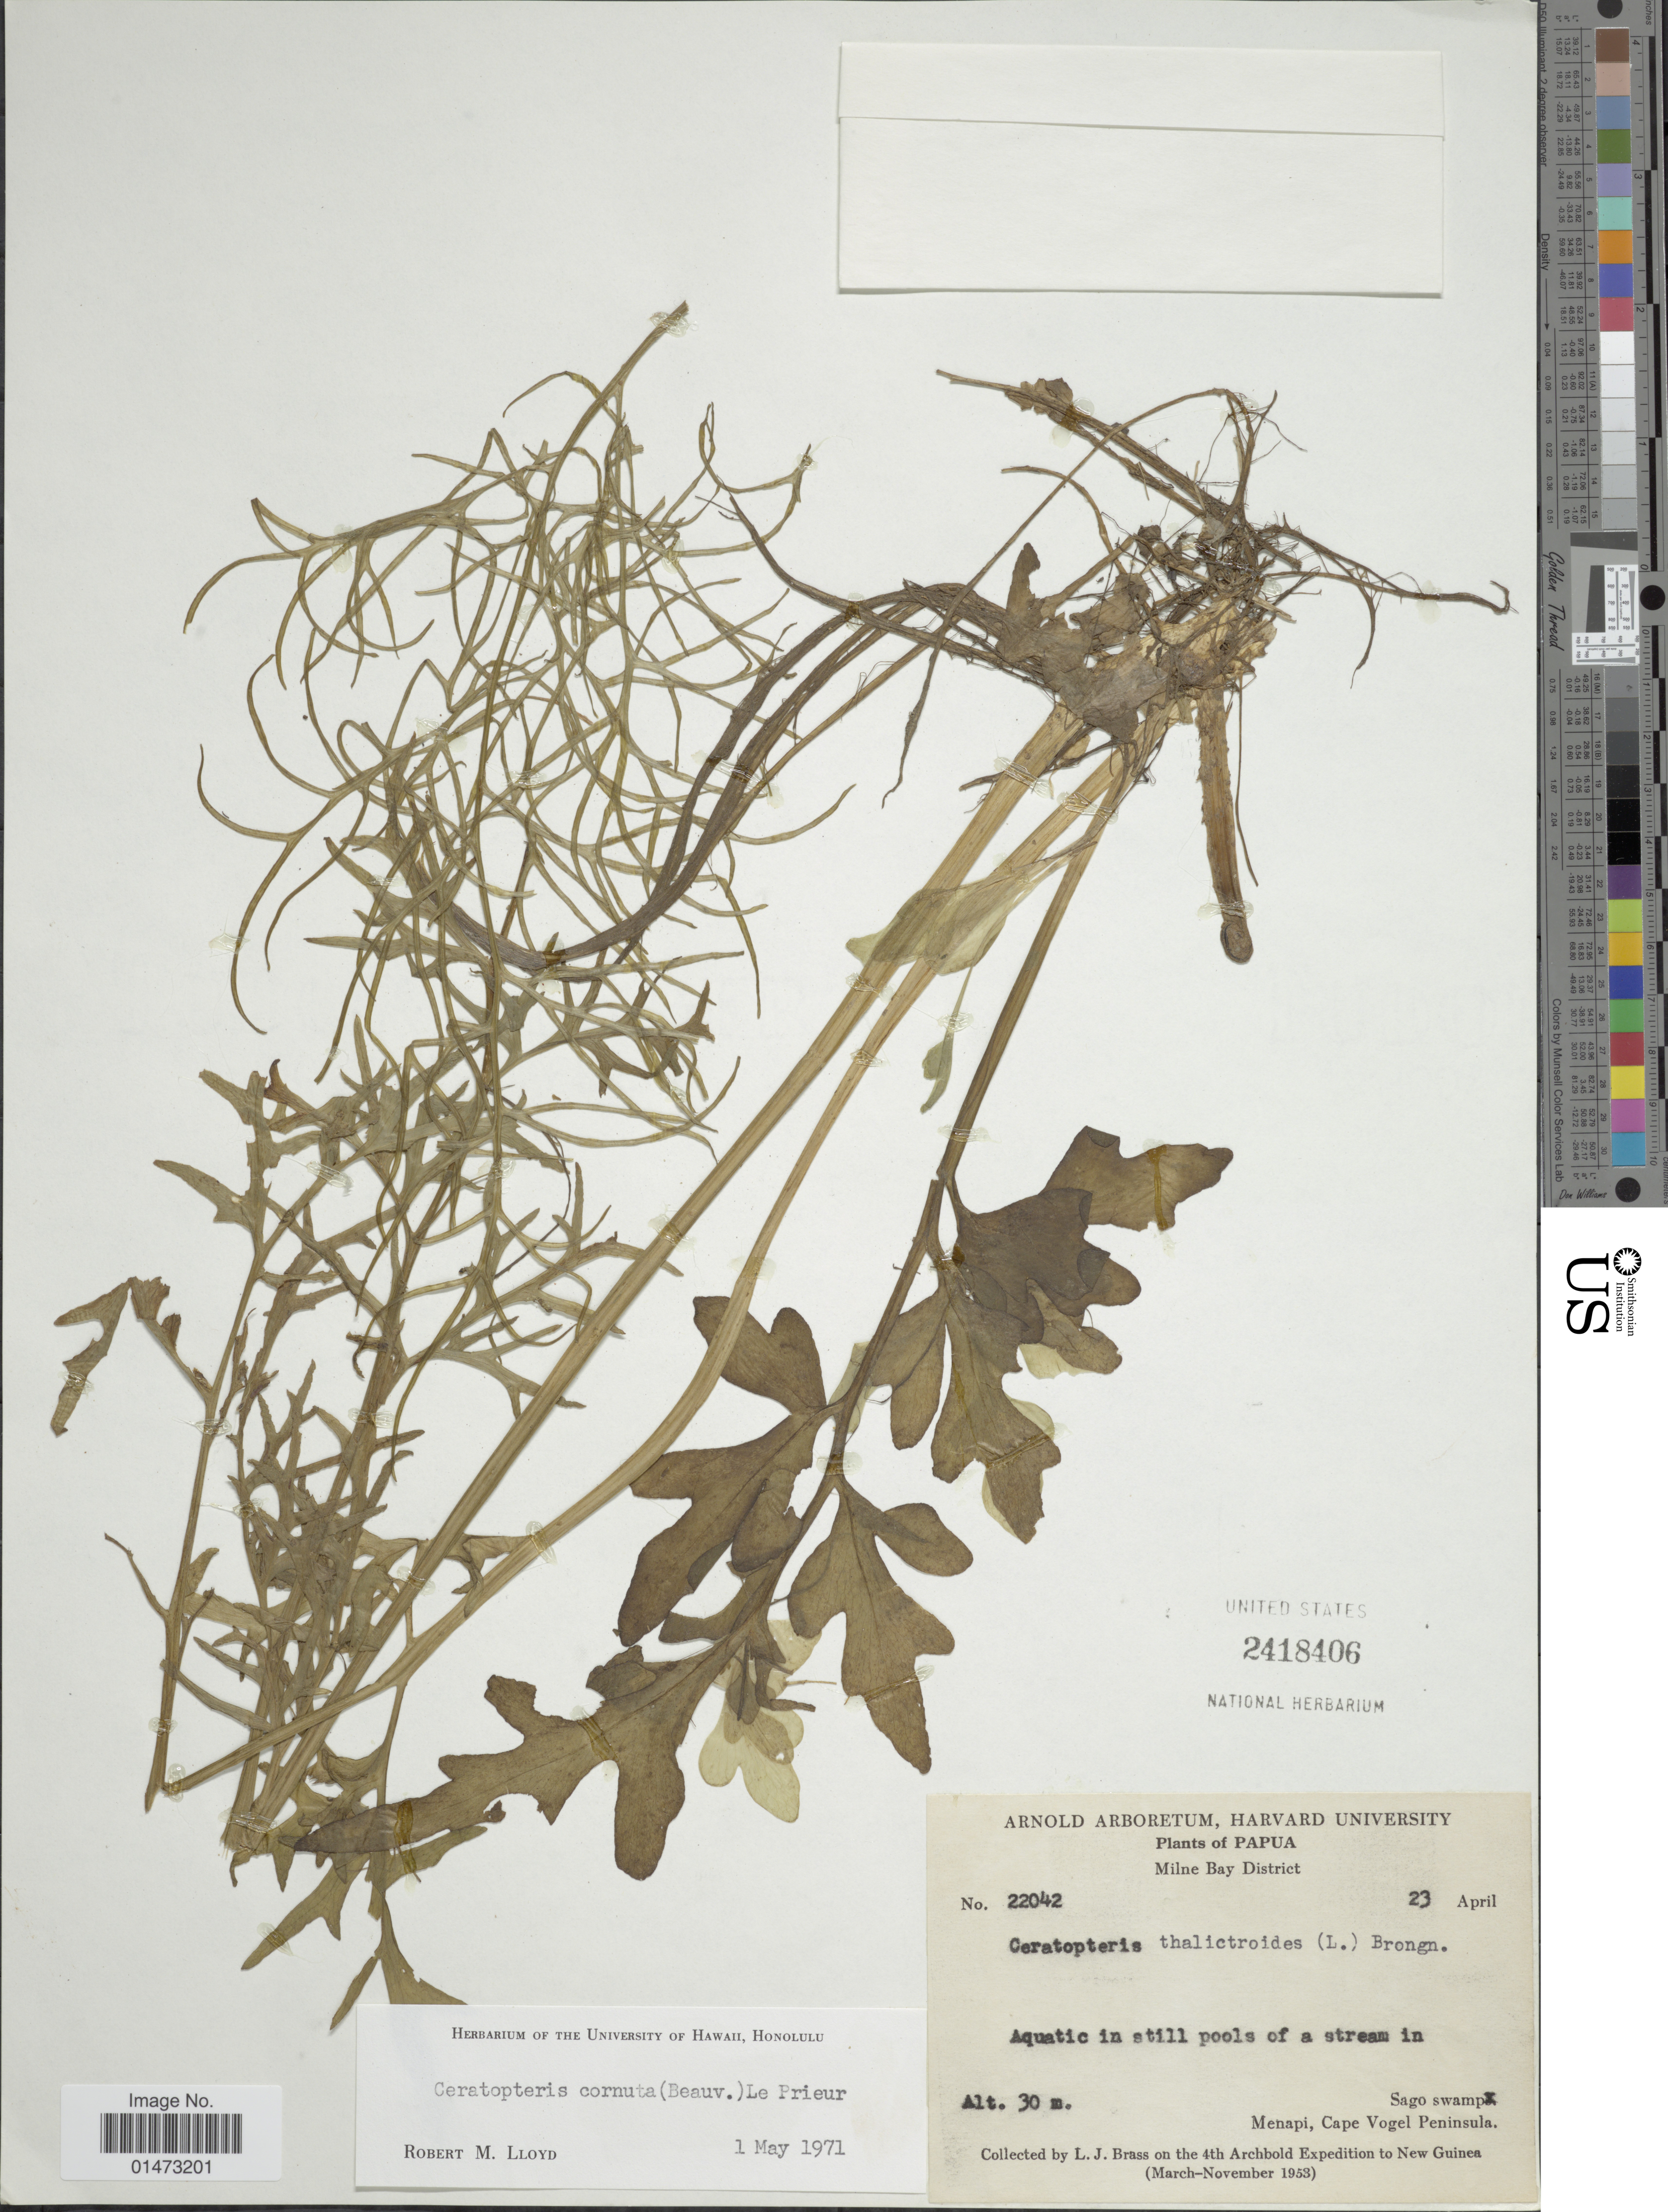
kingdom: Plantae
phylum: Tracheophyta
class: Polypodiopsida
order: Polypodiales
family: Pteridaceae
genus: Ceratopteris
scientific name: Ceratopteris thalictroides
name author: (L.) Brongn.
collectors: L. J. Brass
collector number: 22042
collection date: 1953-04-23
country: Papua New Guinea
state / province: Milne Bay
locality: Aquatic in still pools of a stream in Sago swamp, Menapi, Cape Vogel Peninsula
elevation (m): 30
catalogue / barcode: US 2418406